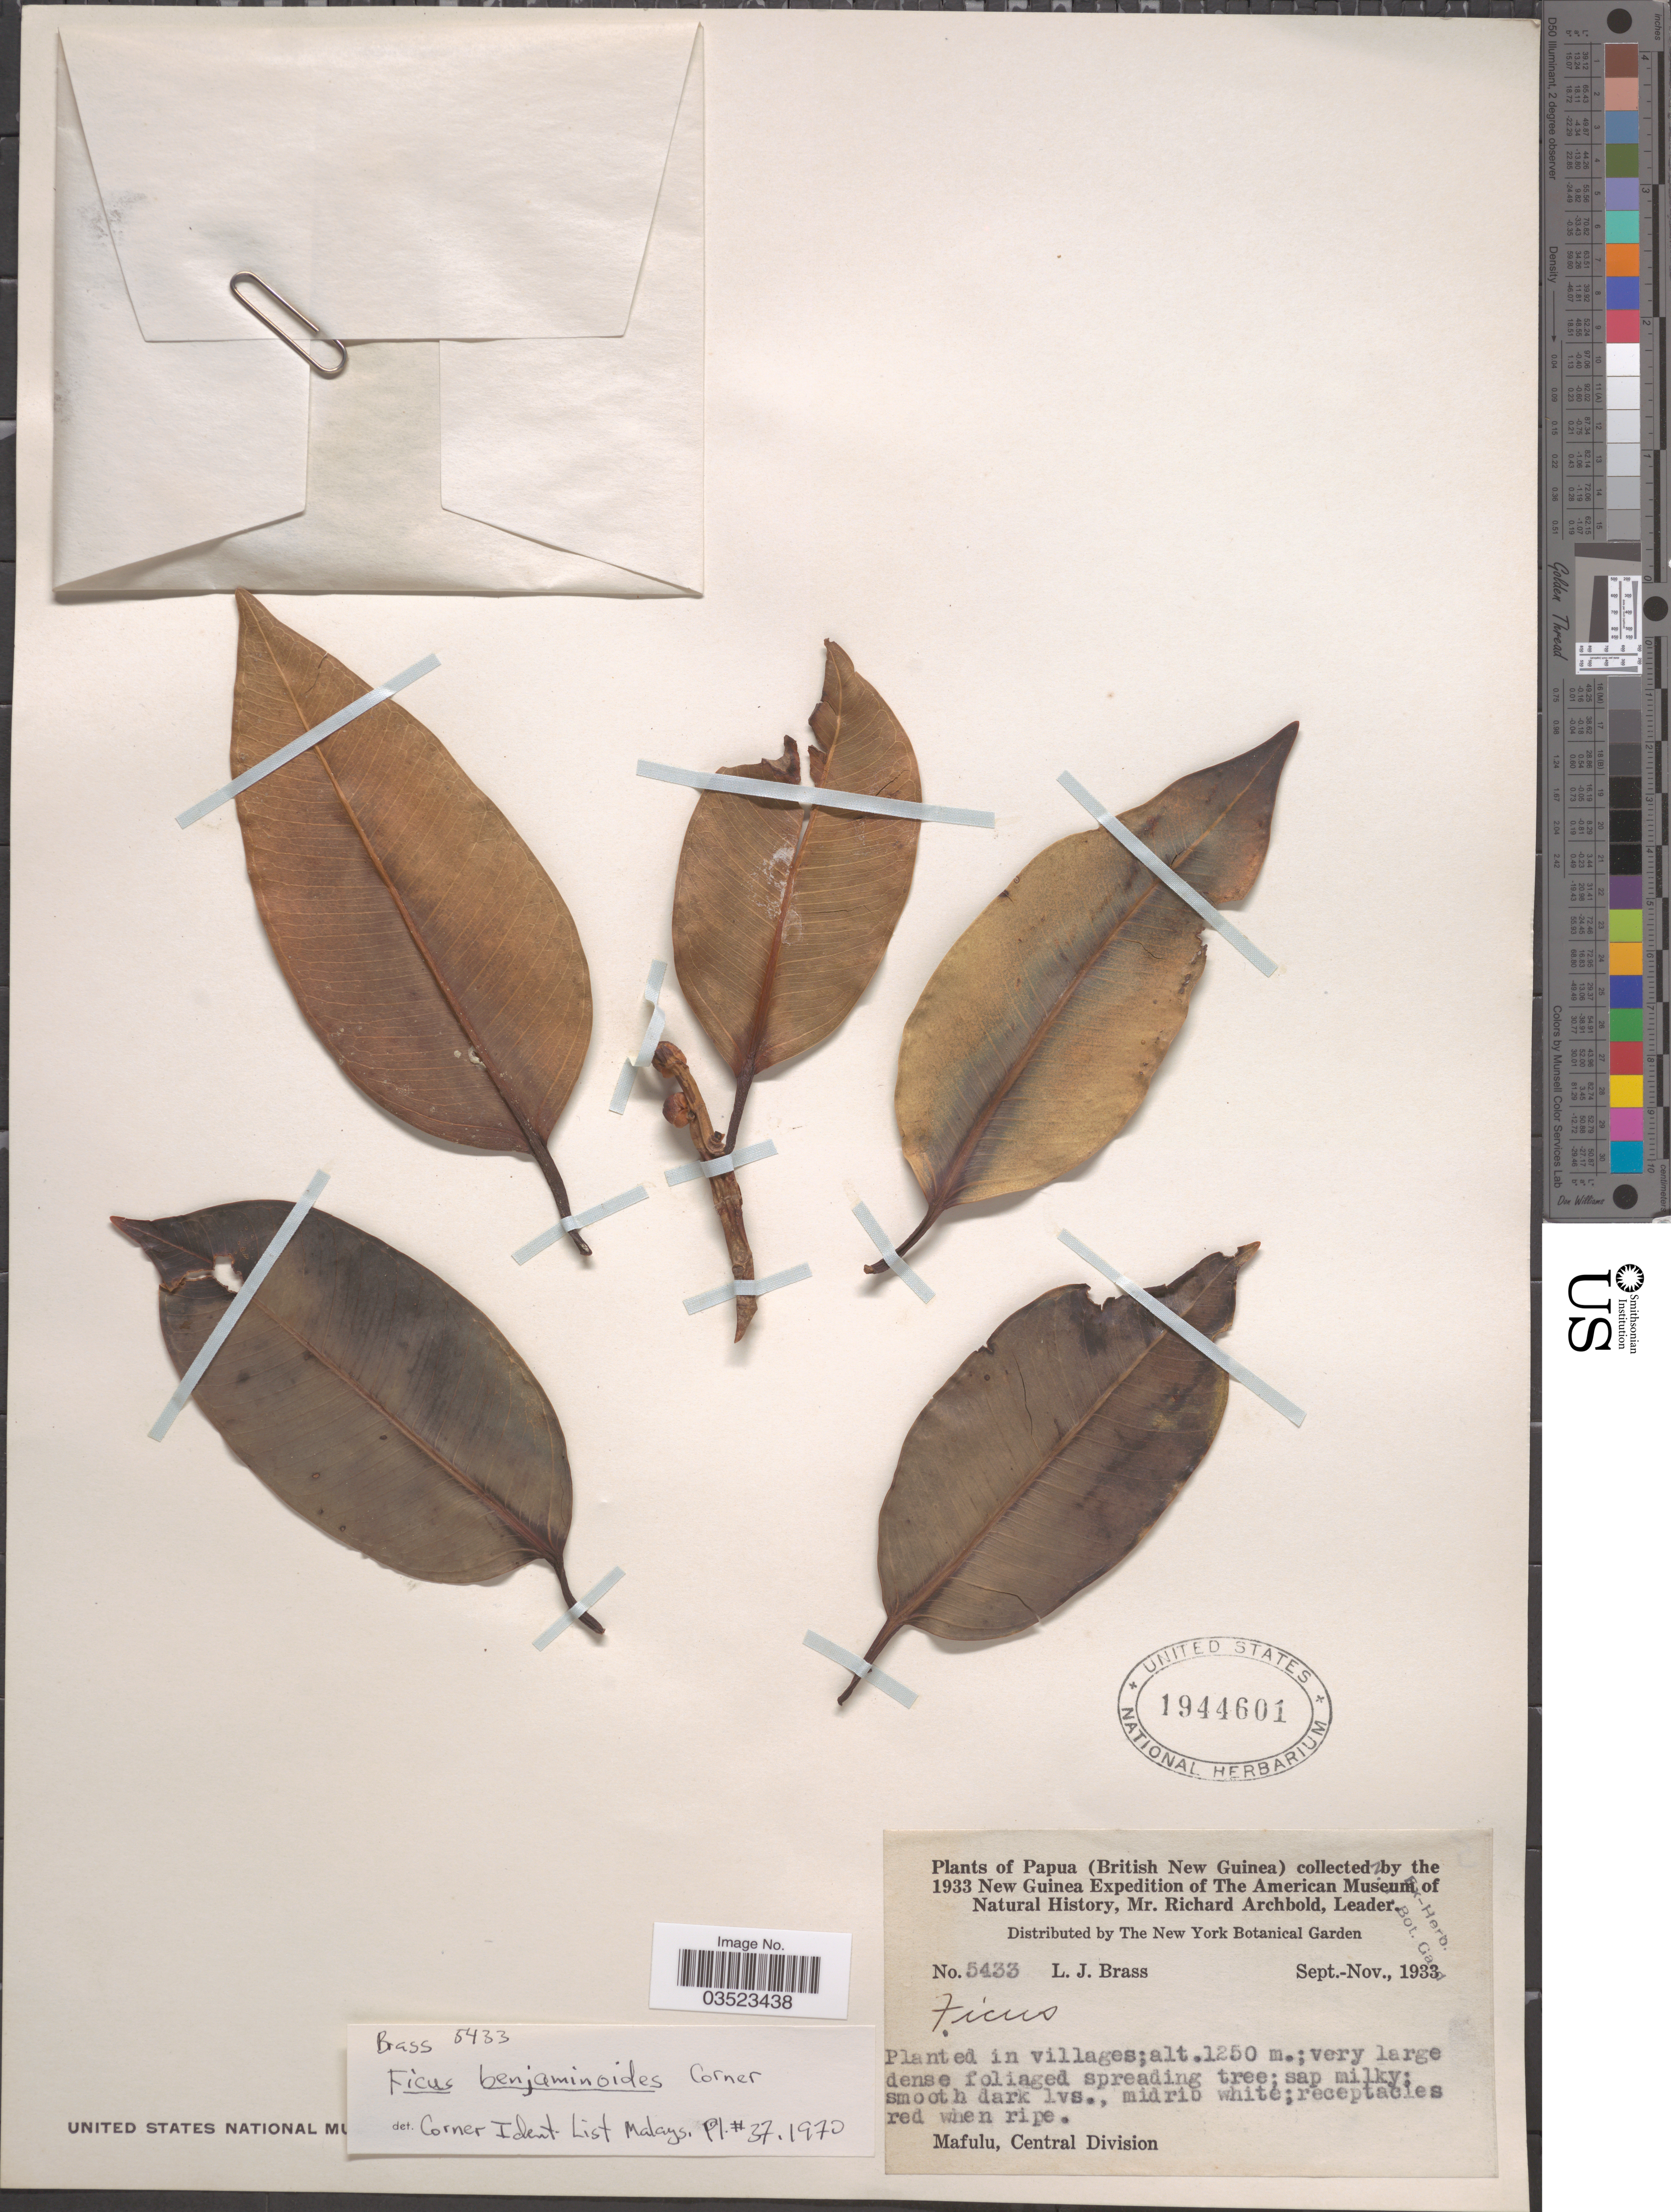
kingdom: Plantae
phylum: Tracheophyta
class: Magnoliopsida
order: Rosales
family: Moraceae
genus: Ficus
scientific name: Ficus benjaminoides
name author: Corner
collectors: L. J. Brass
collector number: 5433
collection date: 1933-09/1933-11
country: Papua New Guinea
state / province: Central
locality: Papua (British New Guinea). Mafulu, Central Division.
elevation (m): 1250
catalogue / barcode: US 1944601